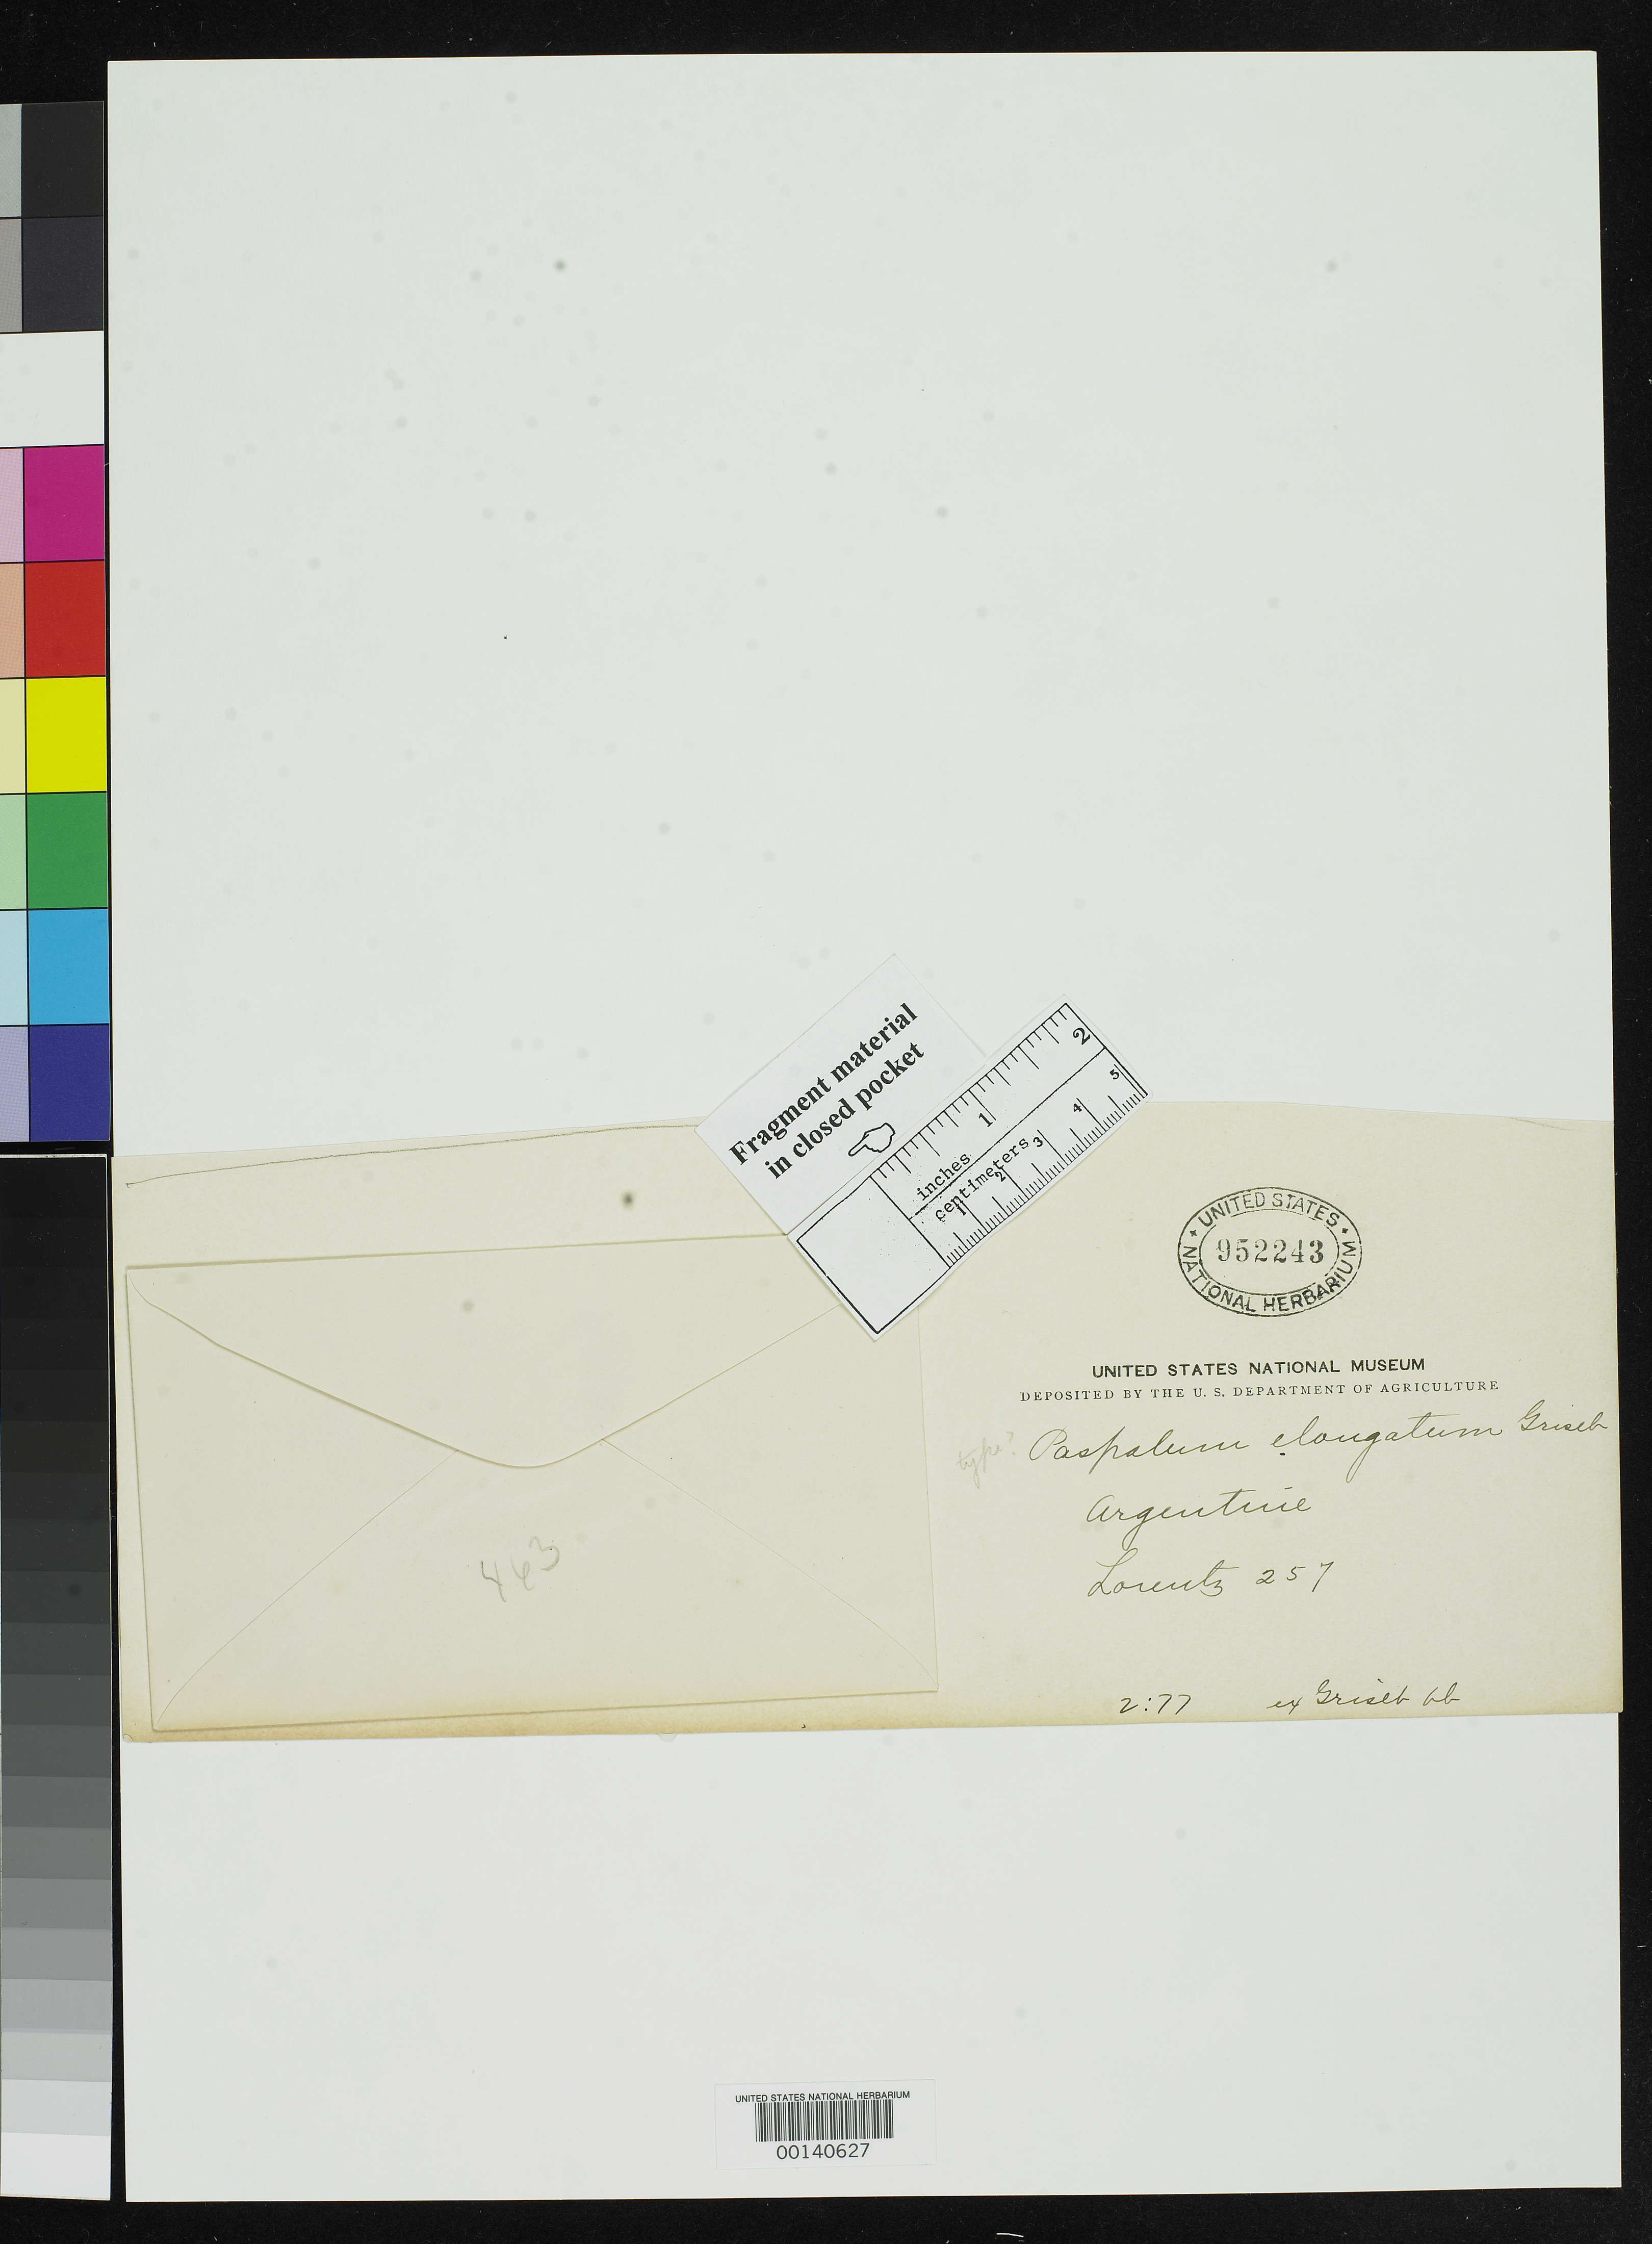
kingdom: Plantae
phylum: Tracheophyta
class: Liliopsida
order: Poales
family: Poaceae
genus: Paspalum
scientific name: Paspalum elongatum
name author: Griseb.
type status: Type Fragment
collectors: P. G. Lorentz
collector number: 257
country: Argentina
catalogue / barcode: US 952243